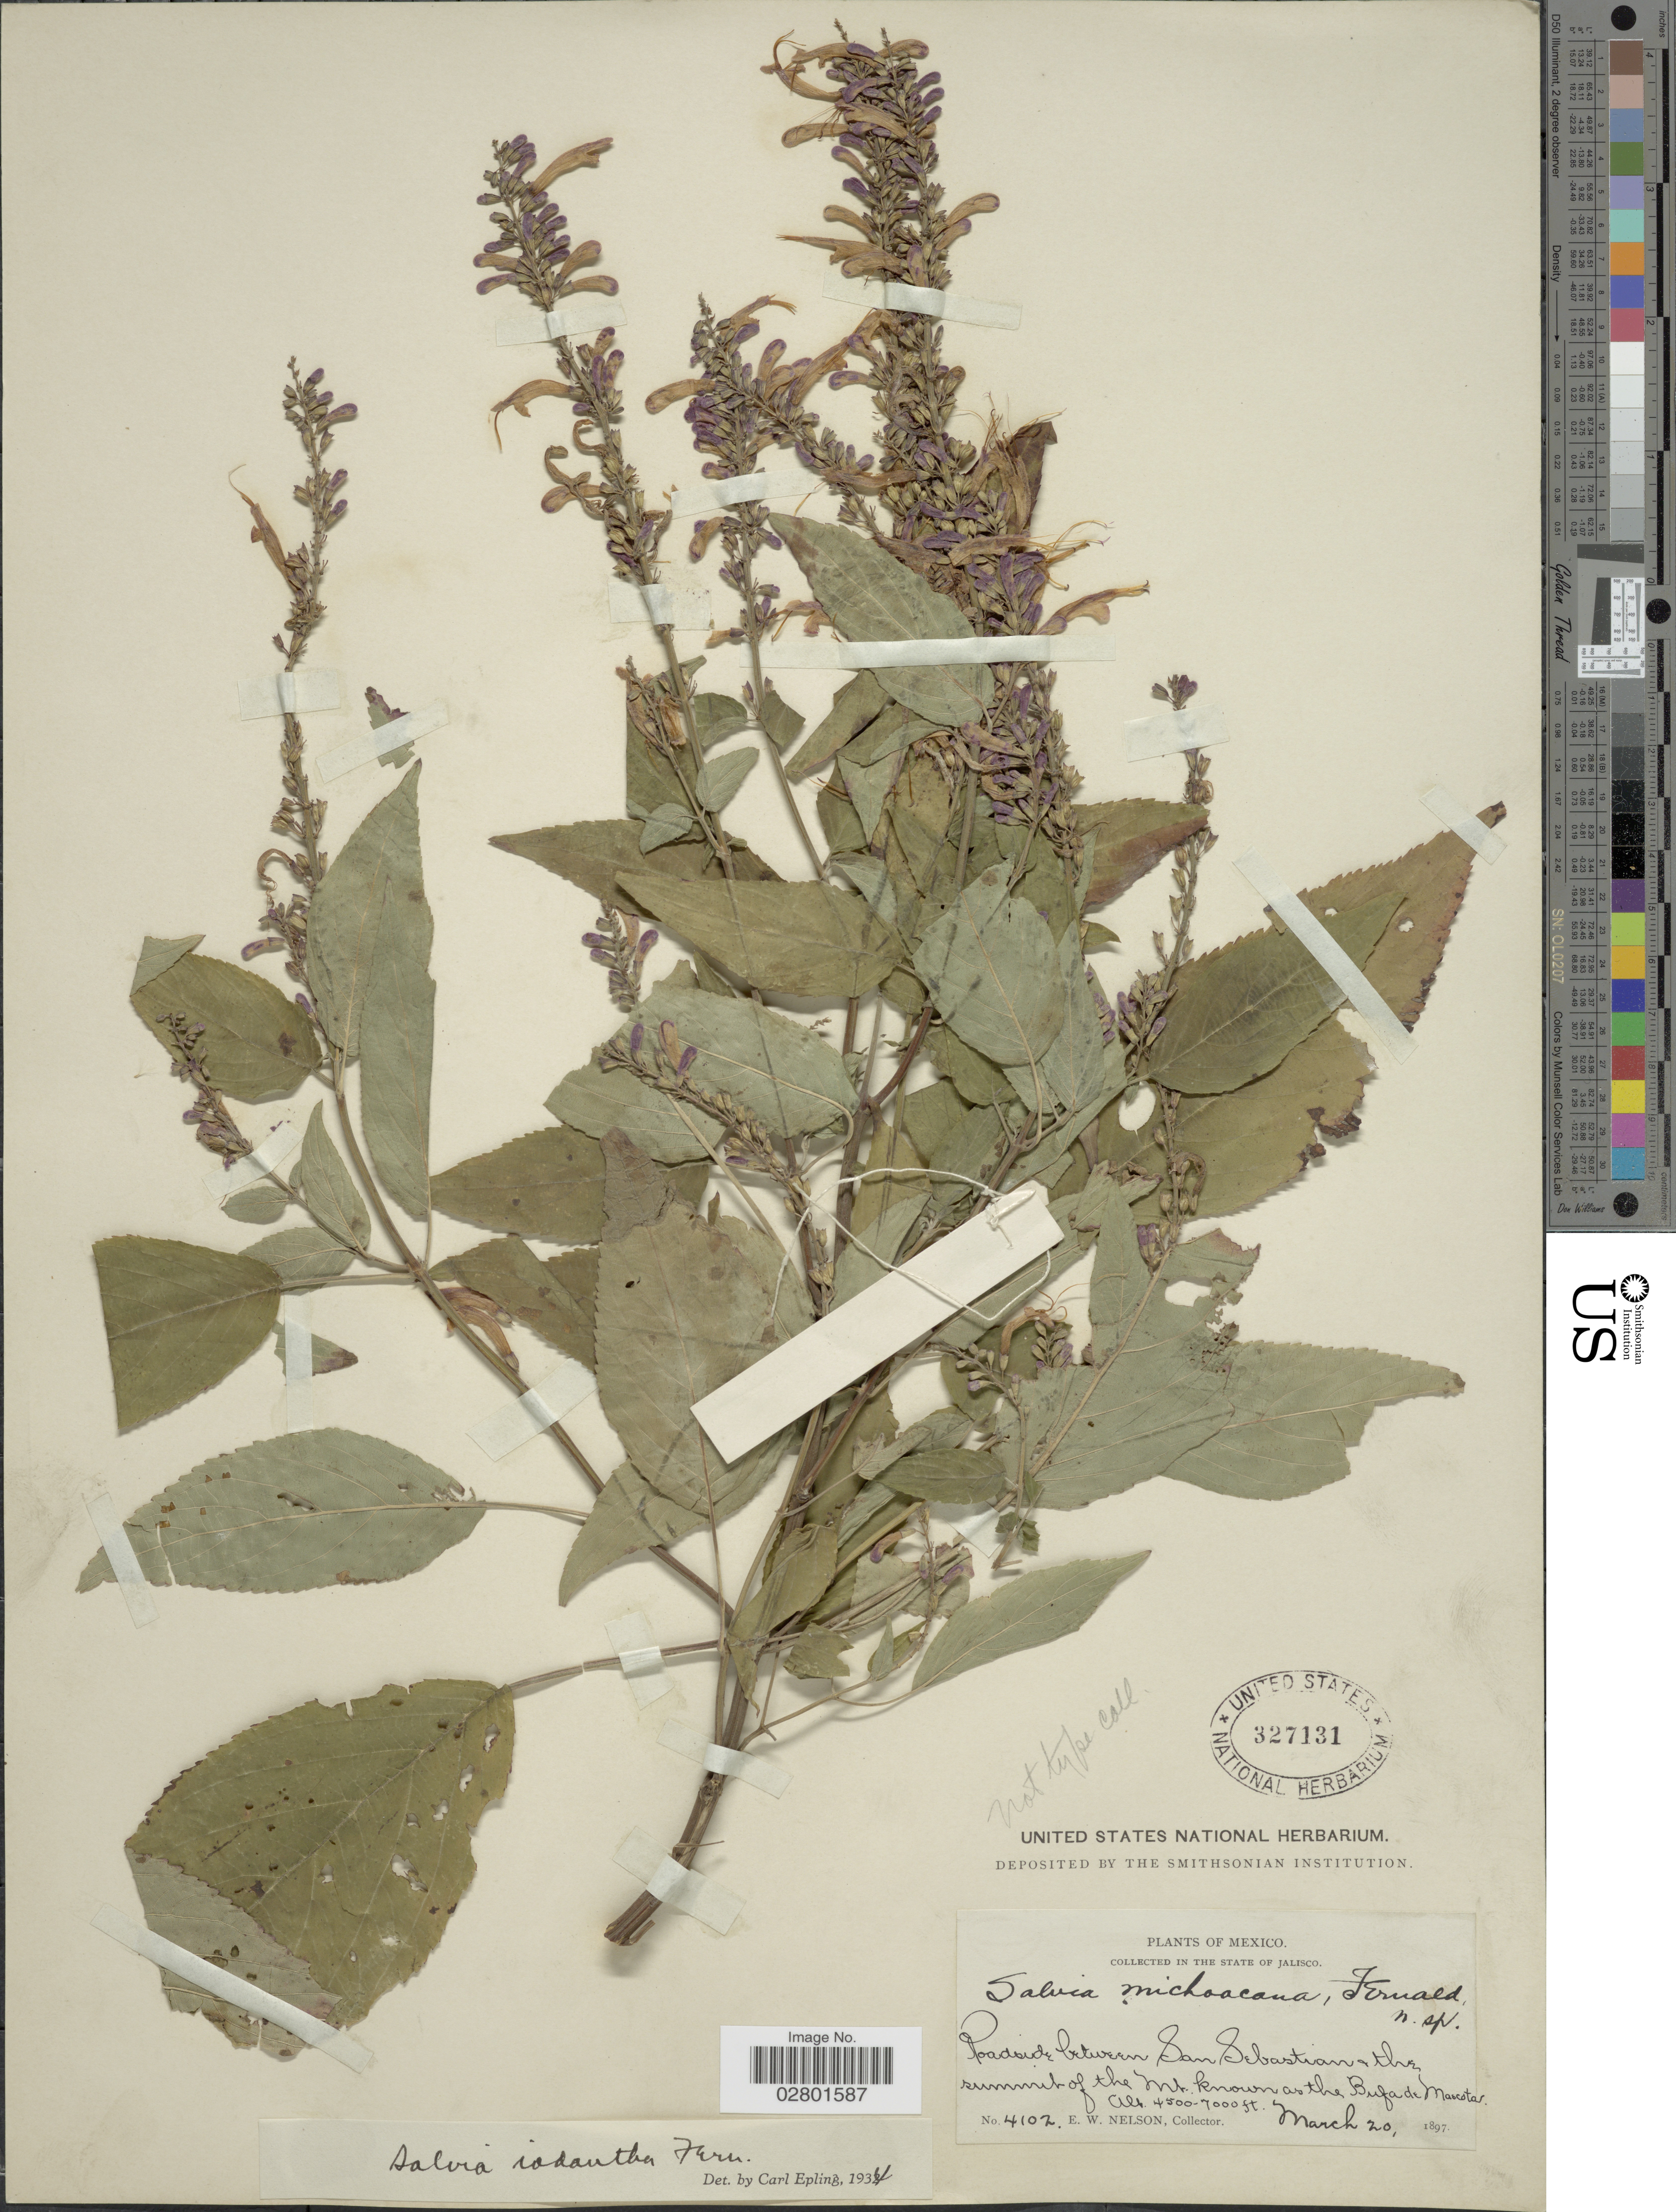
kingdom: Plantae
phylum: Tracheophyta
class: Magnoliopsida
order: Lamiales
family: Lamiaceae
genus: Salvia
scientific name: Salvia iodantha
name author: Fernald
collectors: E. W. Nelson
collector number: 4102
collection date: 1897-03-20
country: Mexico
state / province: Jalisco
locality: Roadside between San Sebastian & the summit of the Mt. Known as the Bufa de Mascotas.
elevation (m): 1372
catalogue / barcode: US 327131